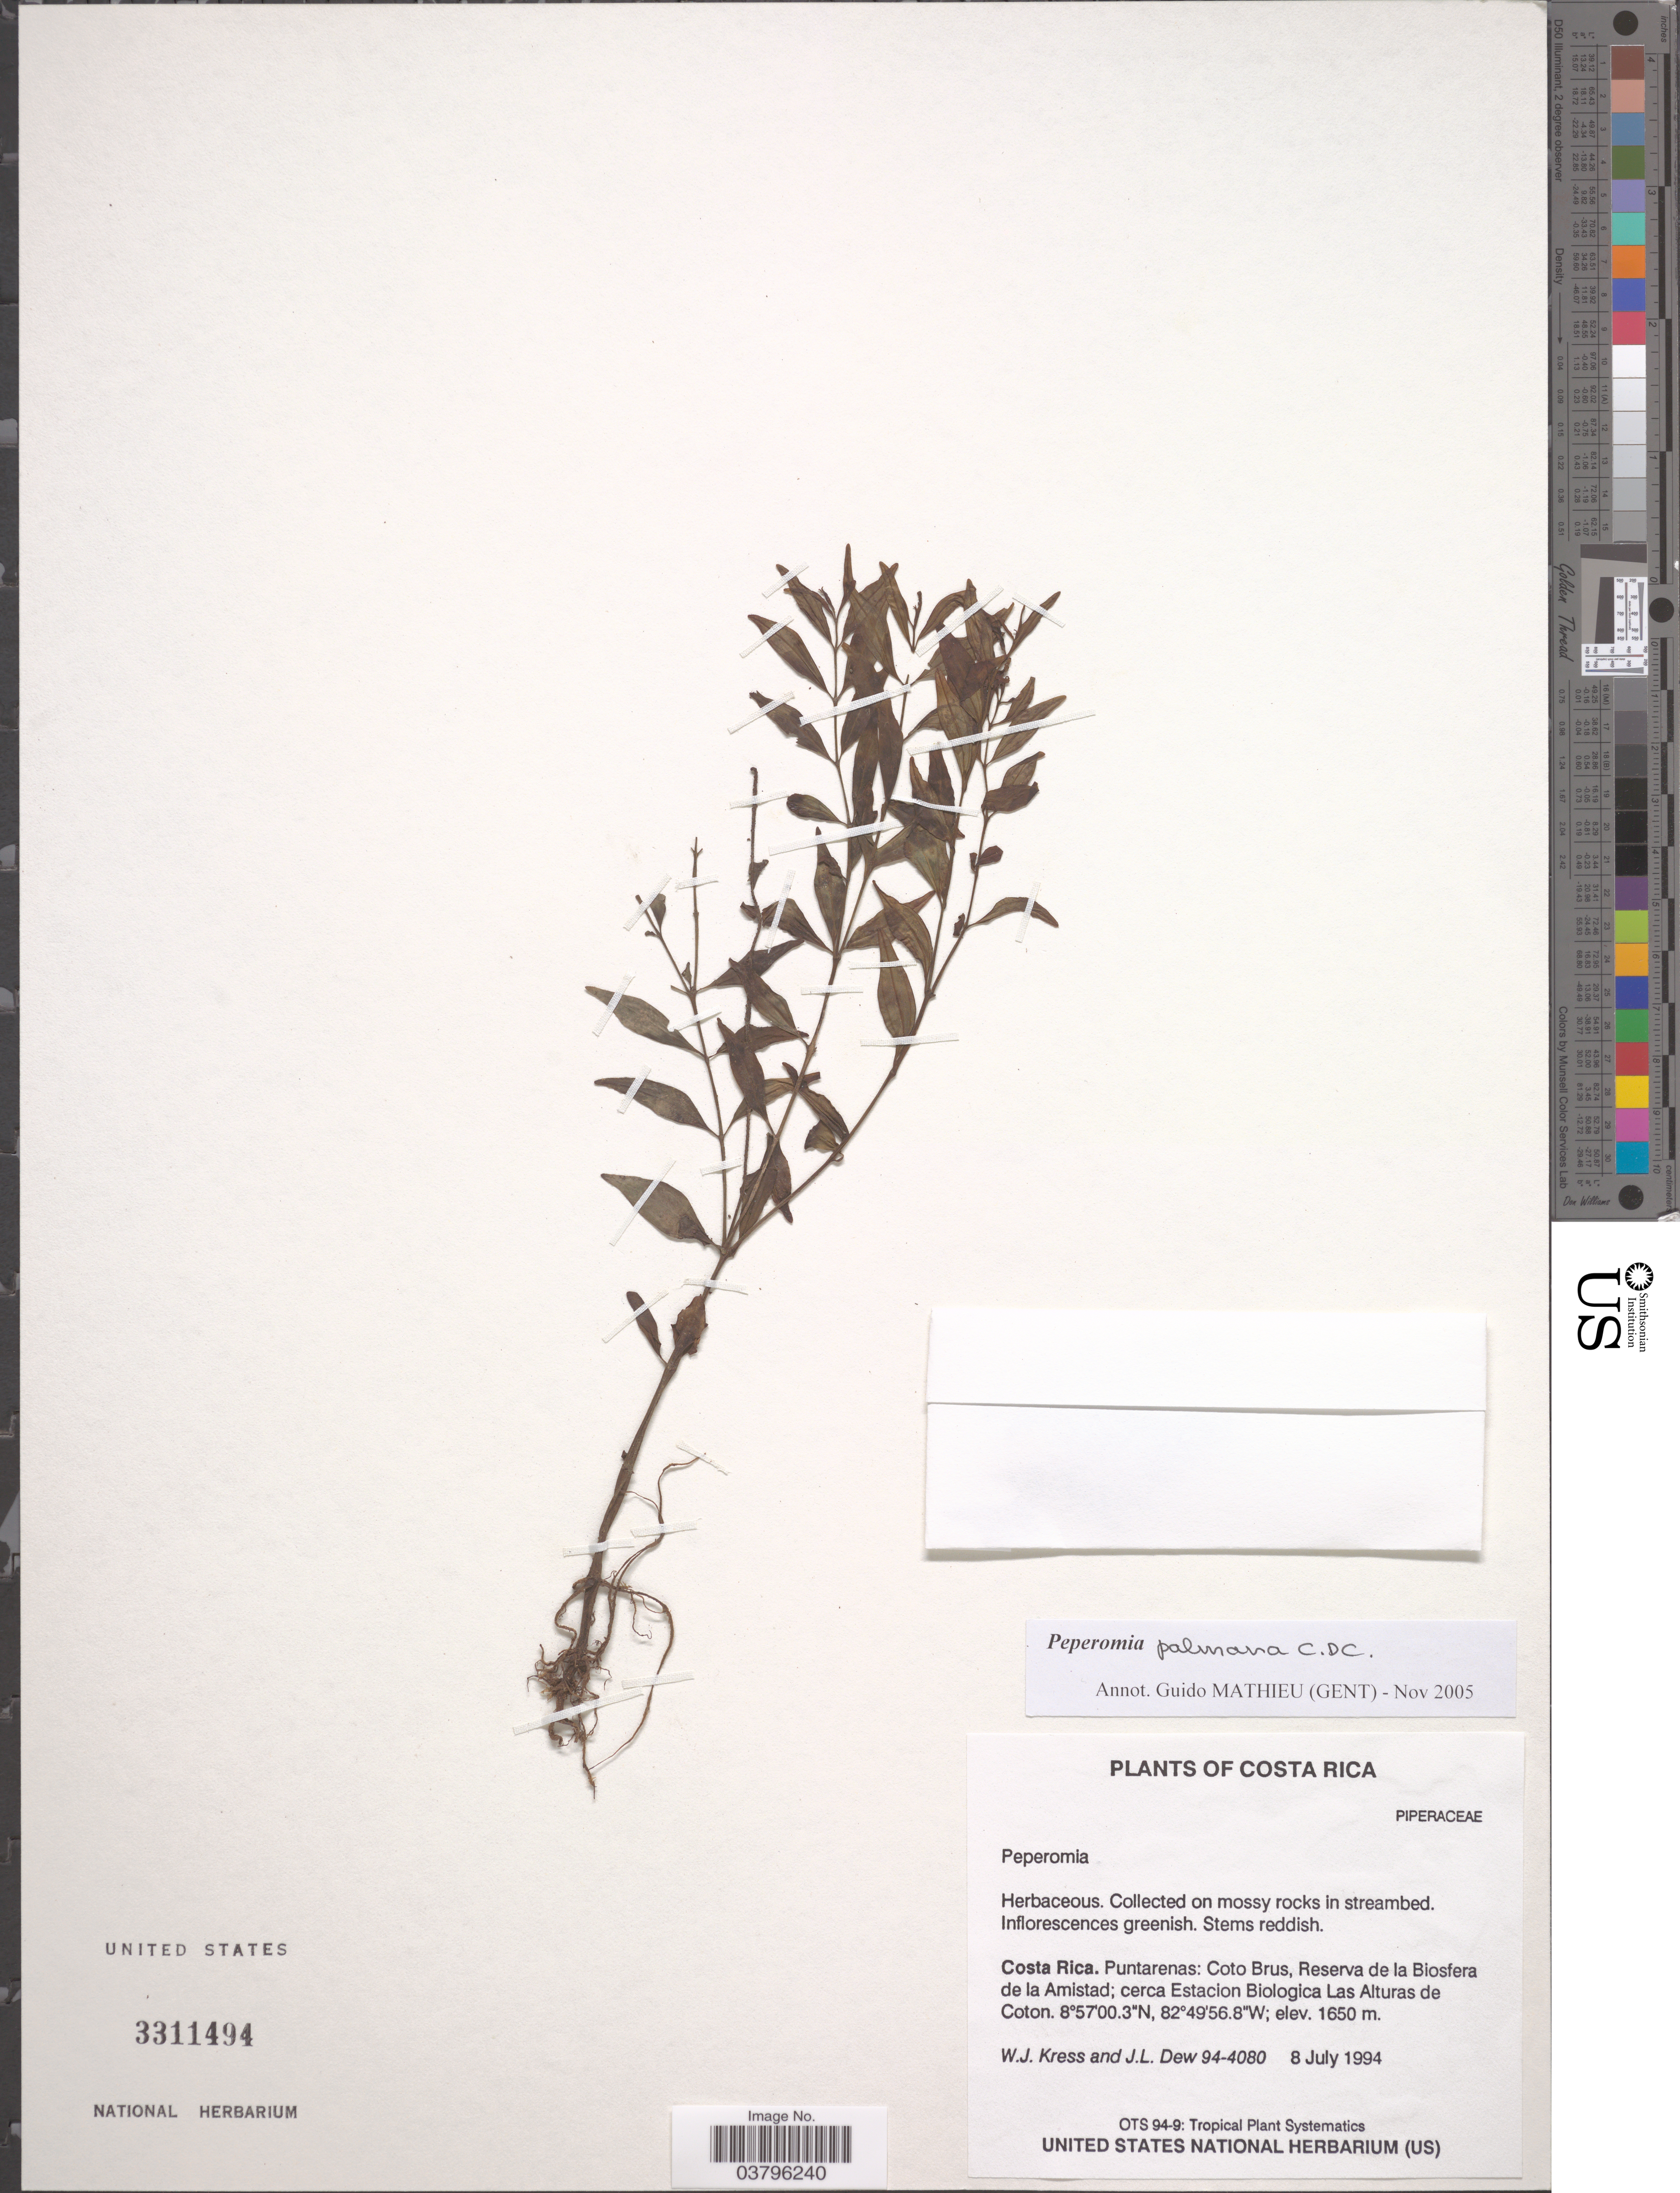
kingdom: Plantae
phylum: Tracheophyta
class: Magnoliopsida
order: Piperales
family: Piperaceae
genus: Peperomia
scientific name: Peperomia palmana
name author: C. DC.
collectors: W. J. Kress & J. L. Dew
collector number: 94-4080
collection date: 1994-07-08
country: Costa Rica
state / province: Puntarenas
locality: Coto Brus, Reserva de la Biosfera de la Amistad; cerca Estacion Biologica Las Alturas de Coton.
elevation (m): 1650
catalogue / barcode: US 3311494